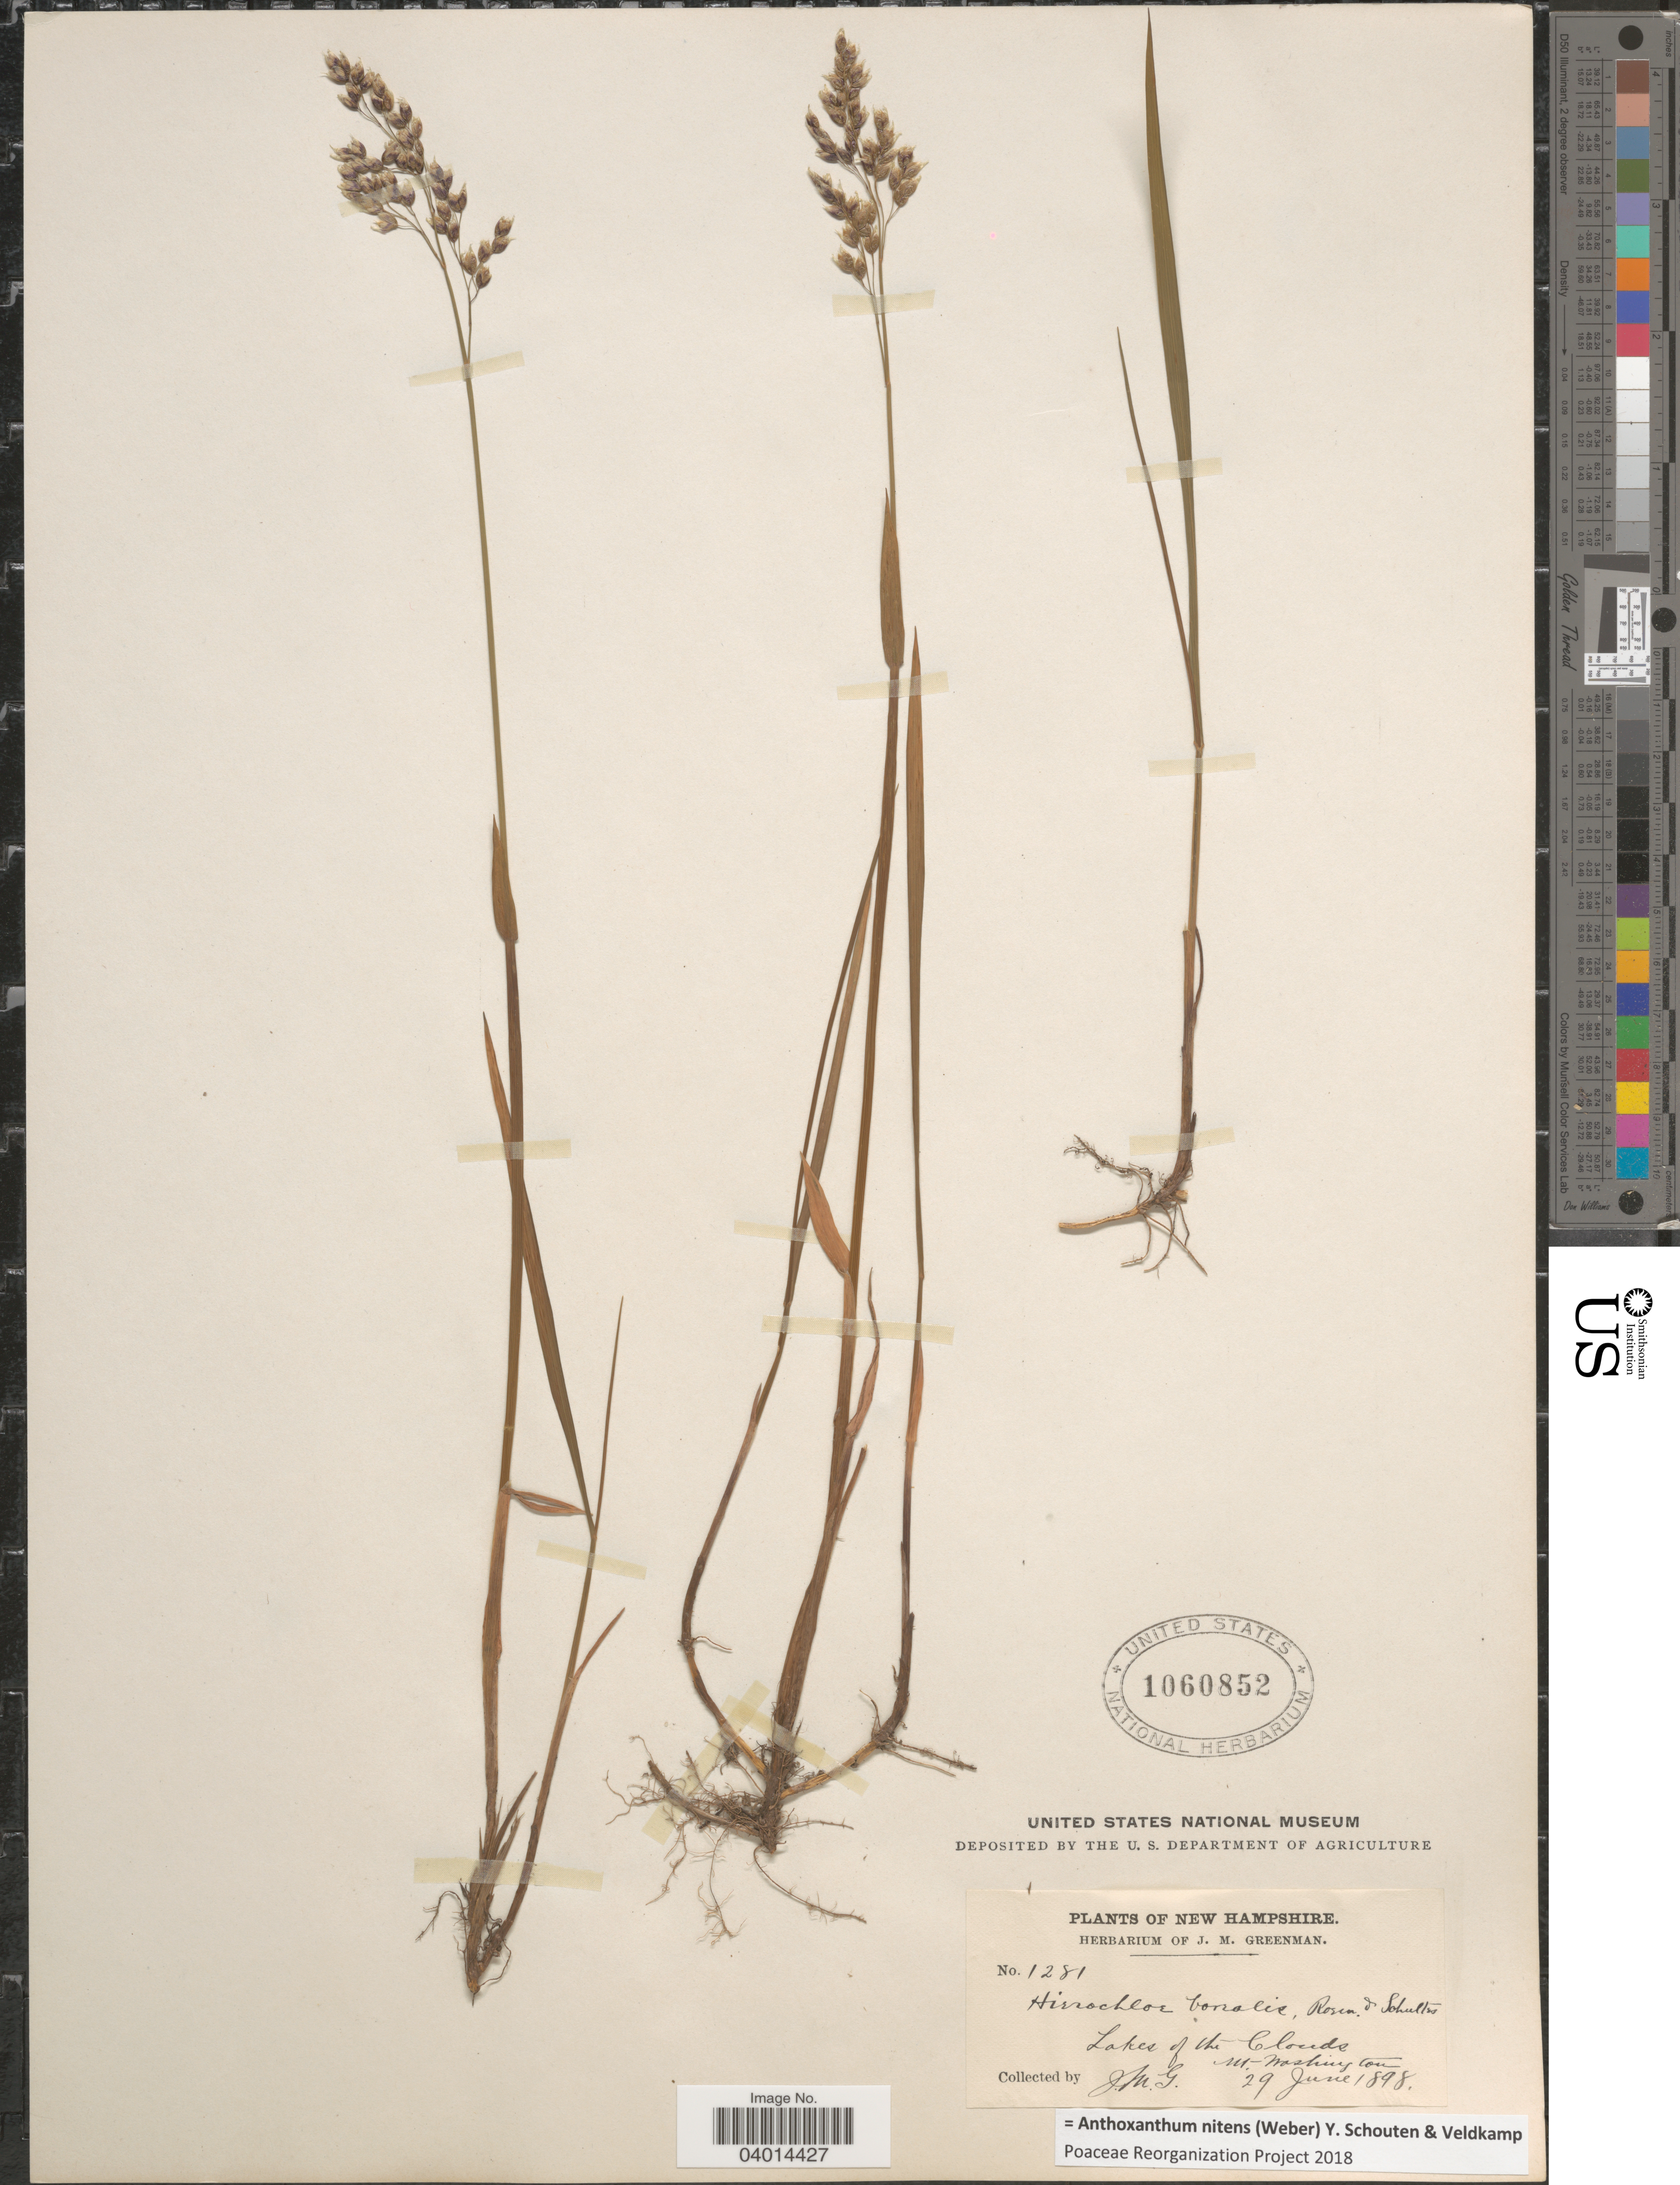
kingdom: Plantae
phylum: Tracheophyta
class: Liliopsida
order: Poales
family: Poaceae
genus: Anthoxanthum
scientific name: Anthoxanthum nitens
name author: (G.H. Weber) R.T.A. Schouten & Veldkamp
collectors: J. M. Greenman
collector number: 1281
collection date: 1898-06-29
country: United States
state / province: New Hampshire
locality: Lakes of the Clouds. Mt. Washington.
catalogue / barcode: US 1060852